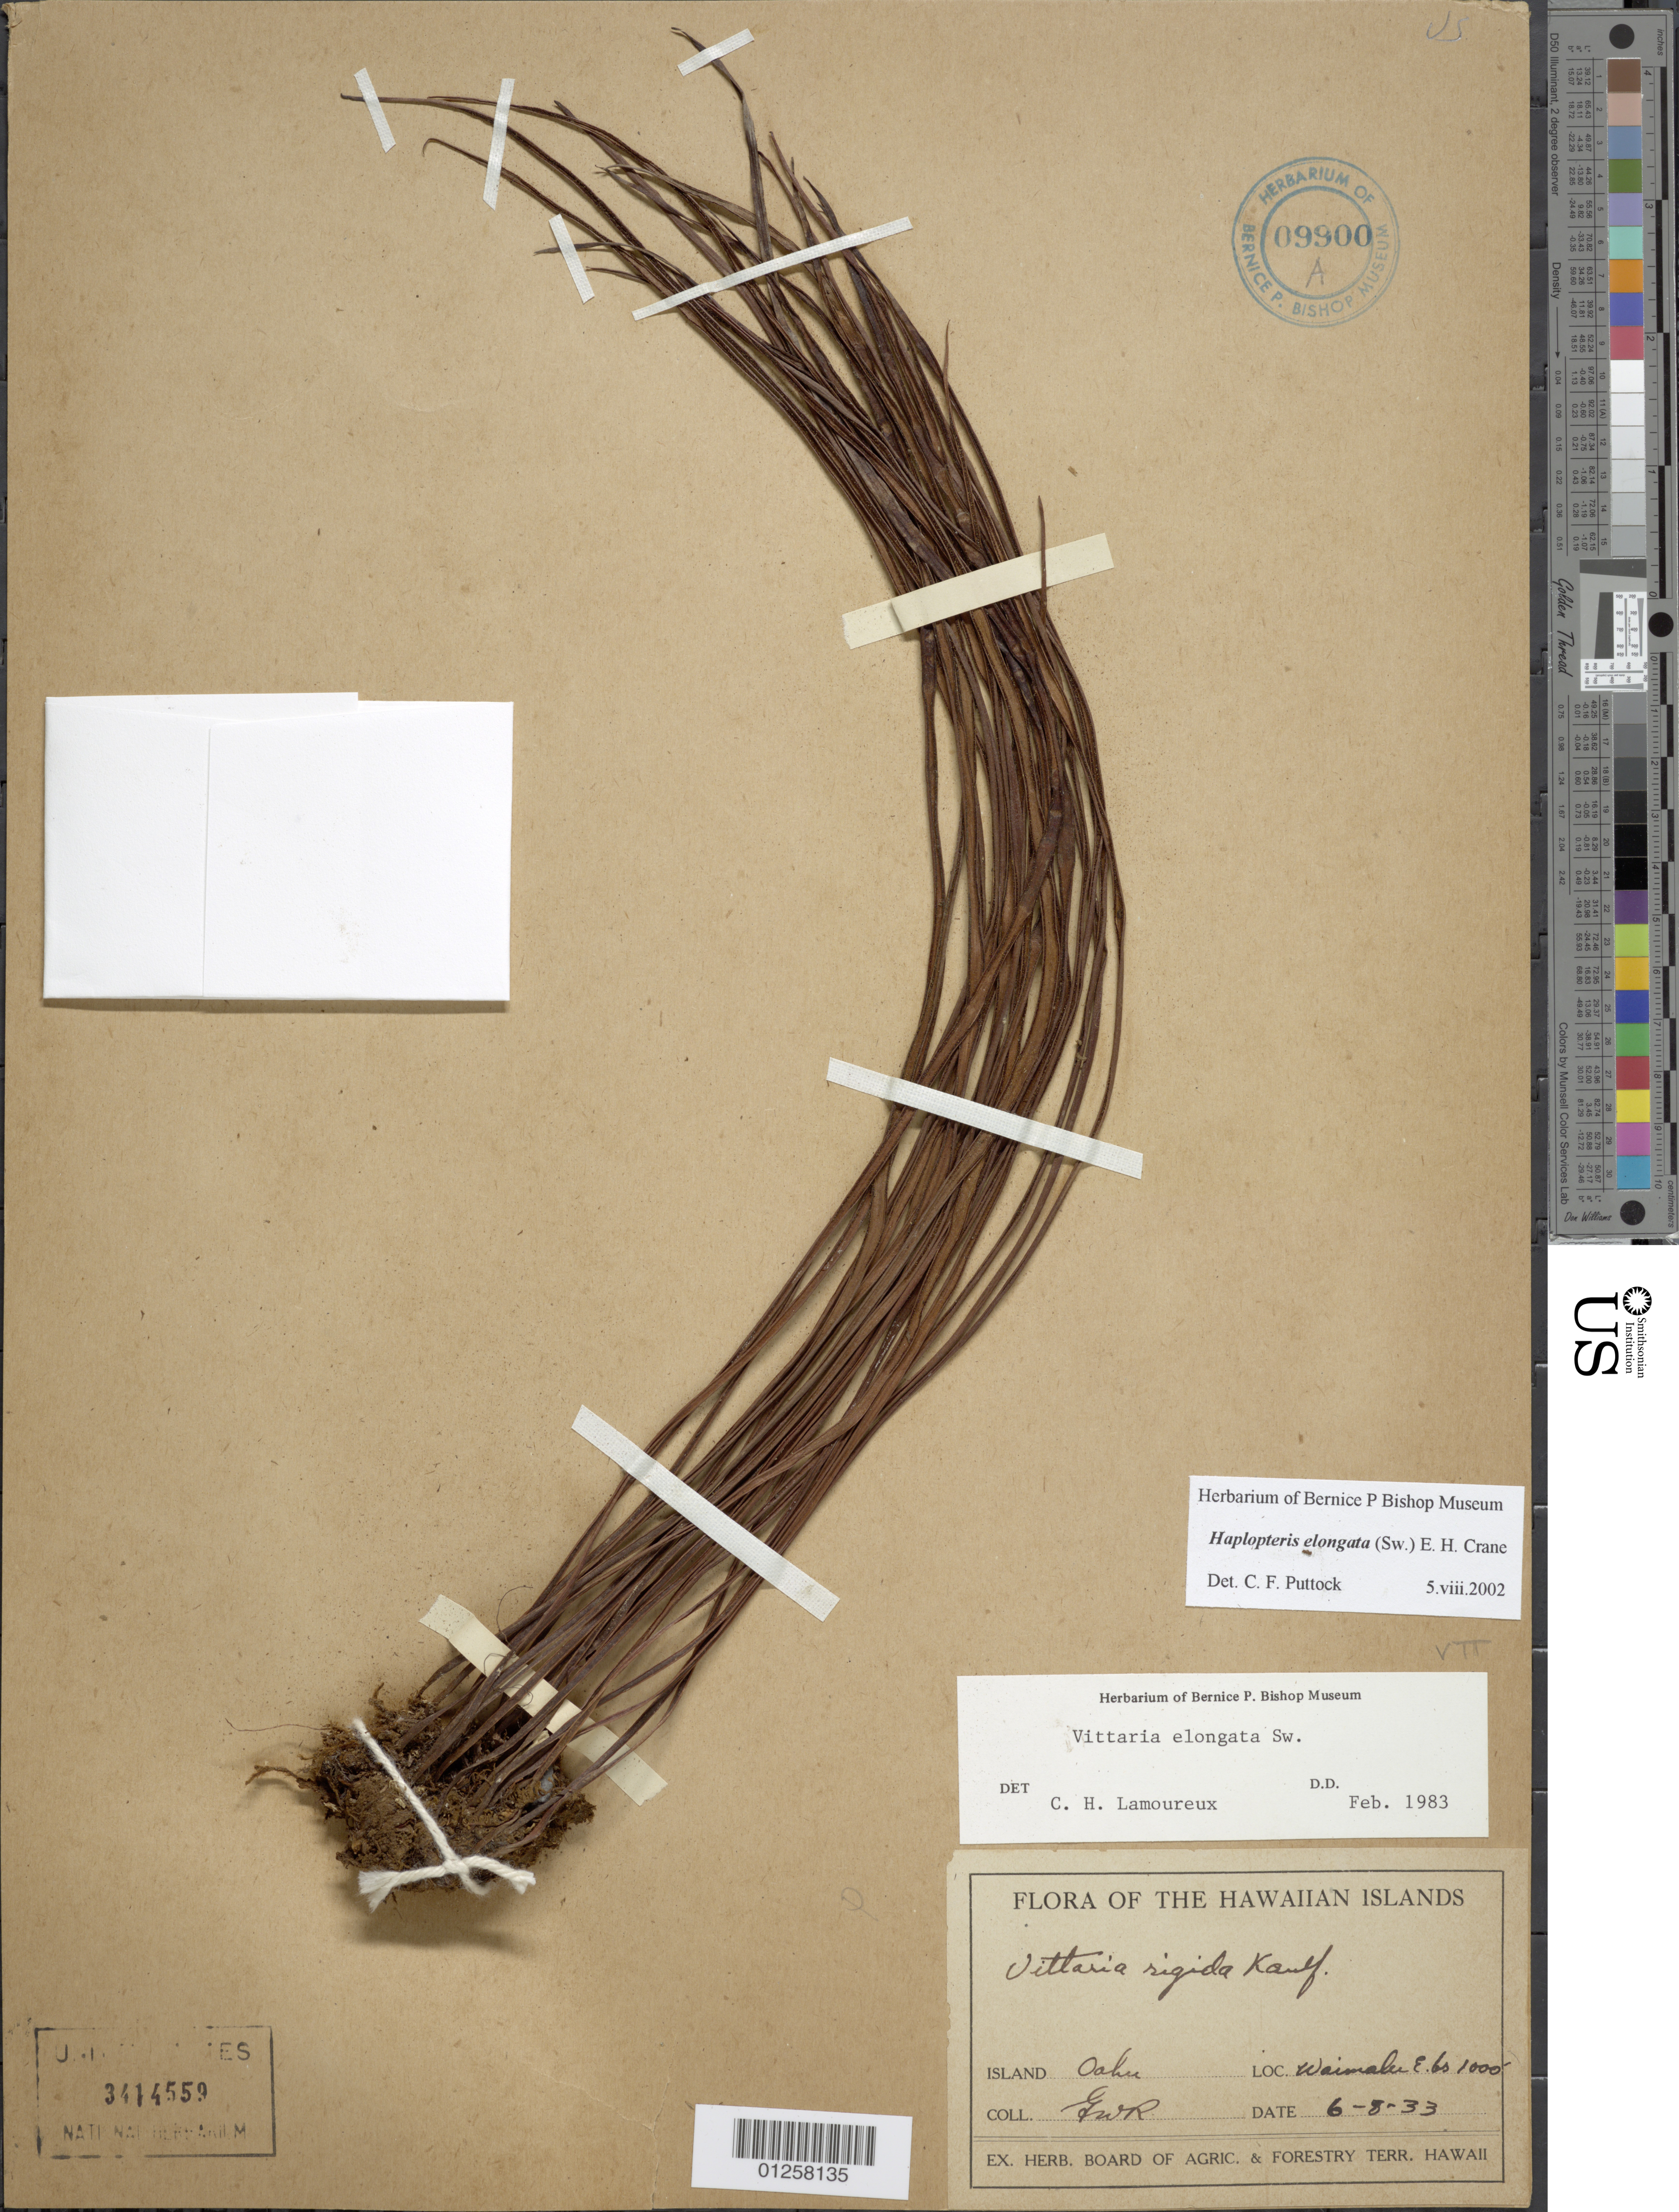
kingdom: Plantae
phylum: Tracheophyta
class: Polypodiopsida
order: Polypodiales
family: Pteridaceae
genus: Haplopteris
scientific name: Haplopteris elongata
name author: (Sw.) Crane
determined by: Puttock, C. F.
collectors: G. Russ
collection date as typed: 6-8-33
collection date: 1933-06-08 or 1933-08-06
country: United States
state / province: Hawaii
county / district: Honolulu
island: Oahu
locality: Waimalu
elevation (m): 305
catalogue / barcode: US 3414559